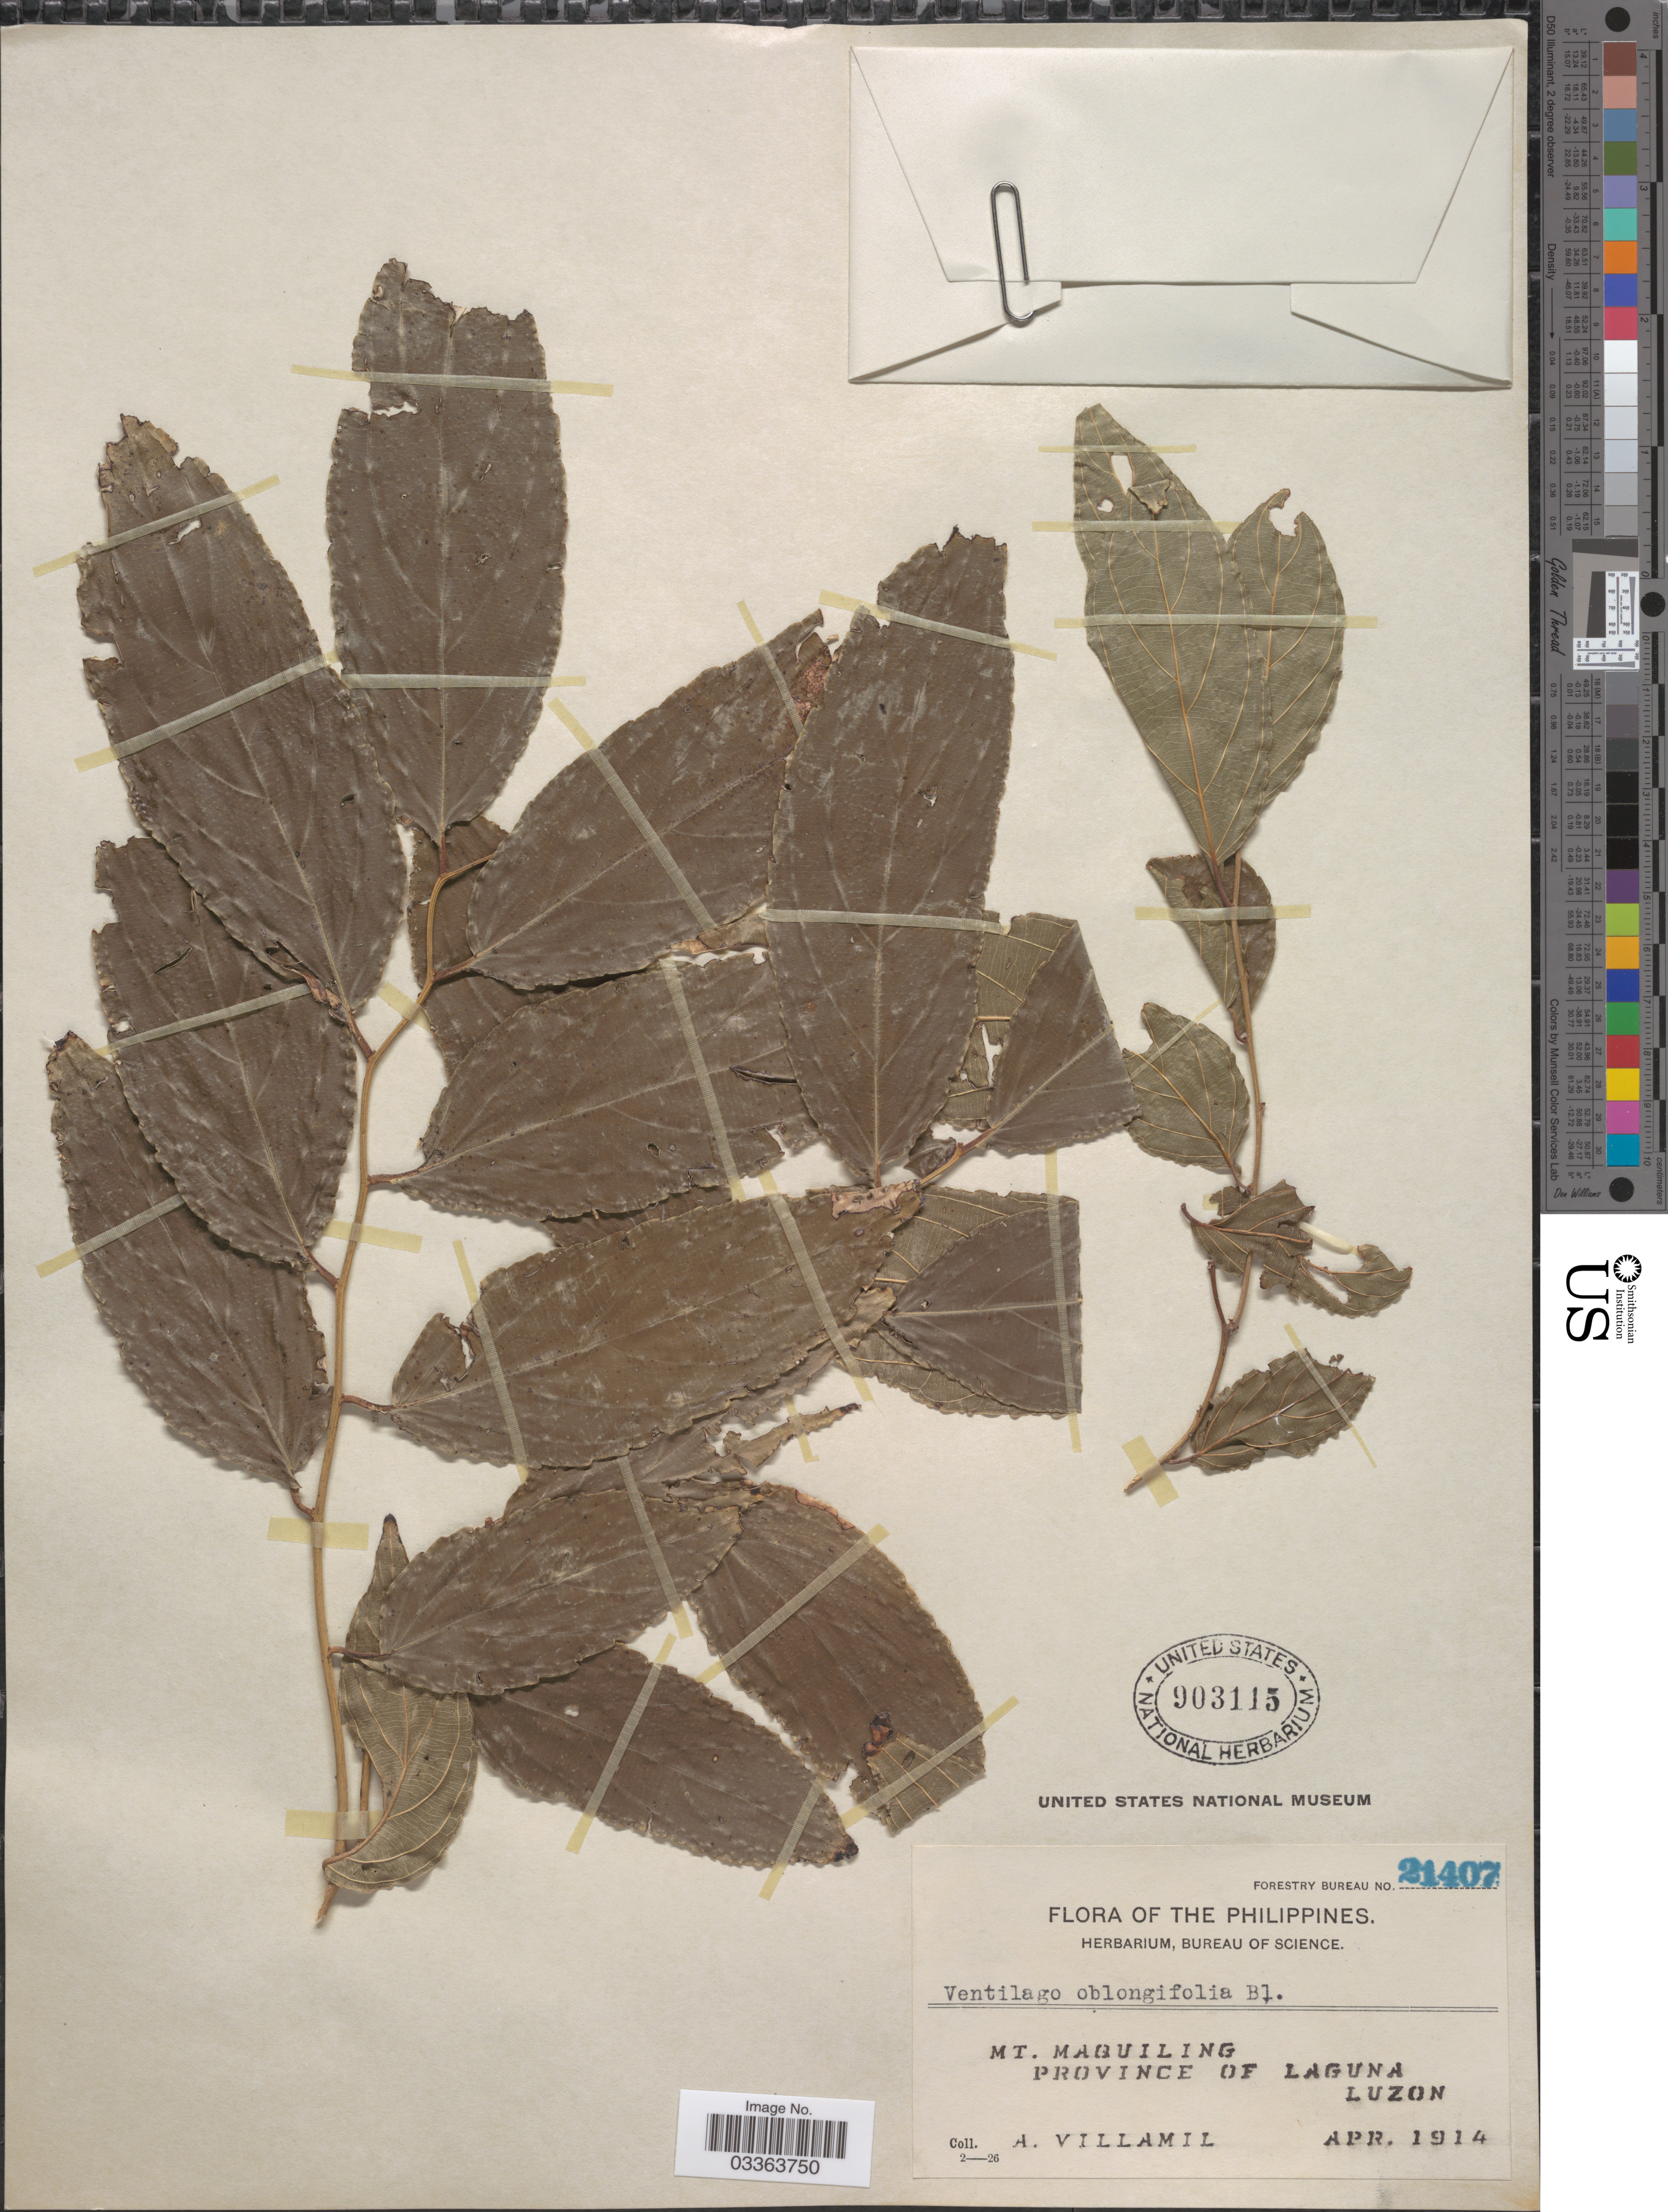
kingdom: Plantae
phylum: Tracheophyta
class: Magnoliopsida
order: Rosales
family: Rhamnaceae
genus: Ventilago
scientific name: Ventilago oblongifolia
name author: Blume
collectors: A. Villamil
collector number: Forestry Bureau 21407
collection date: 1914-04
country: Philippines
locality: Mt. Maquiling. Province of Laguna. Luzon.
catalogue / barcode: US 903115